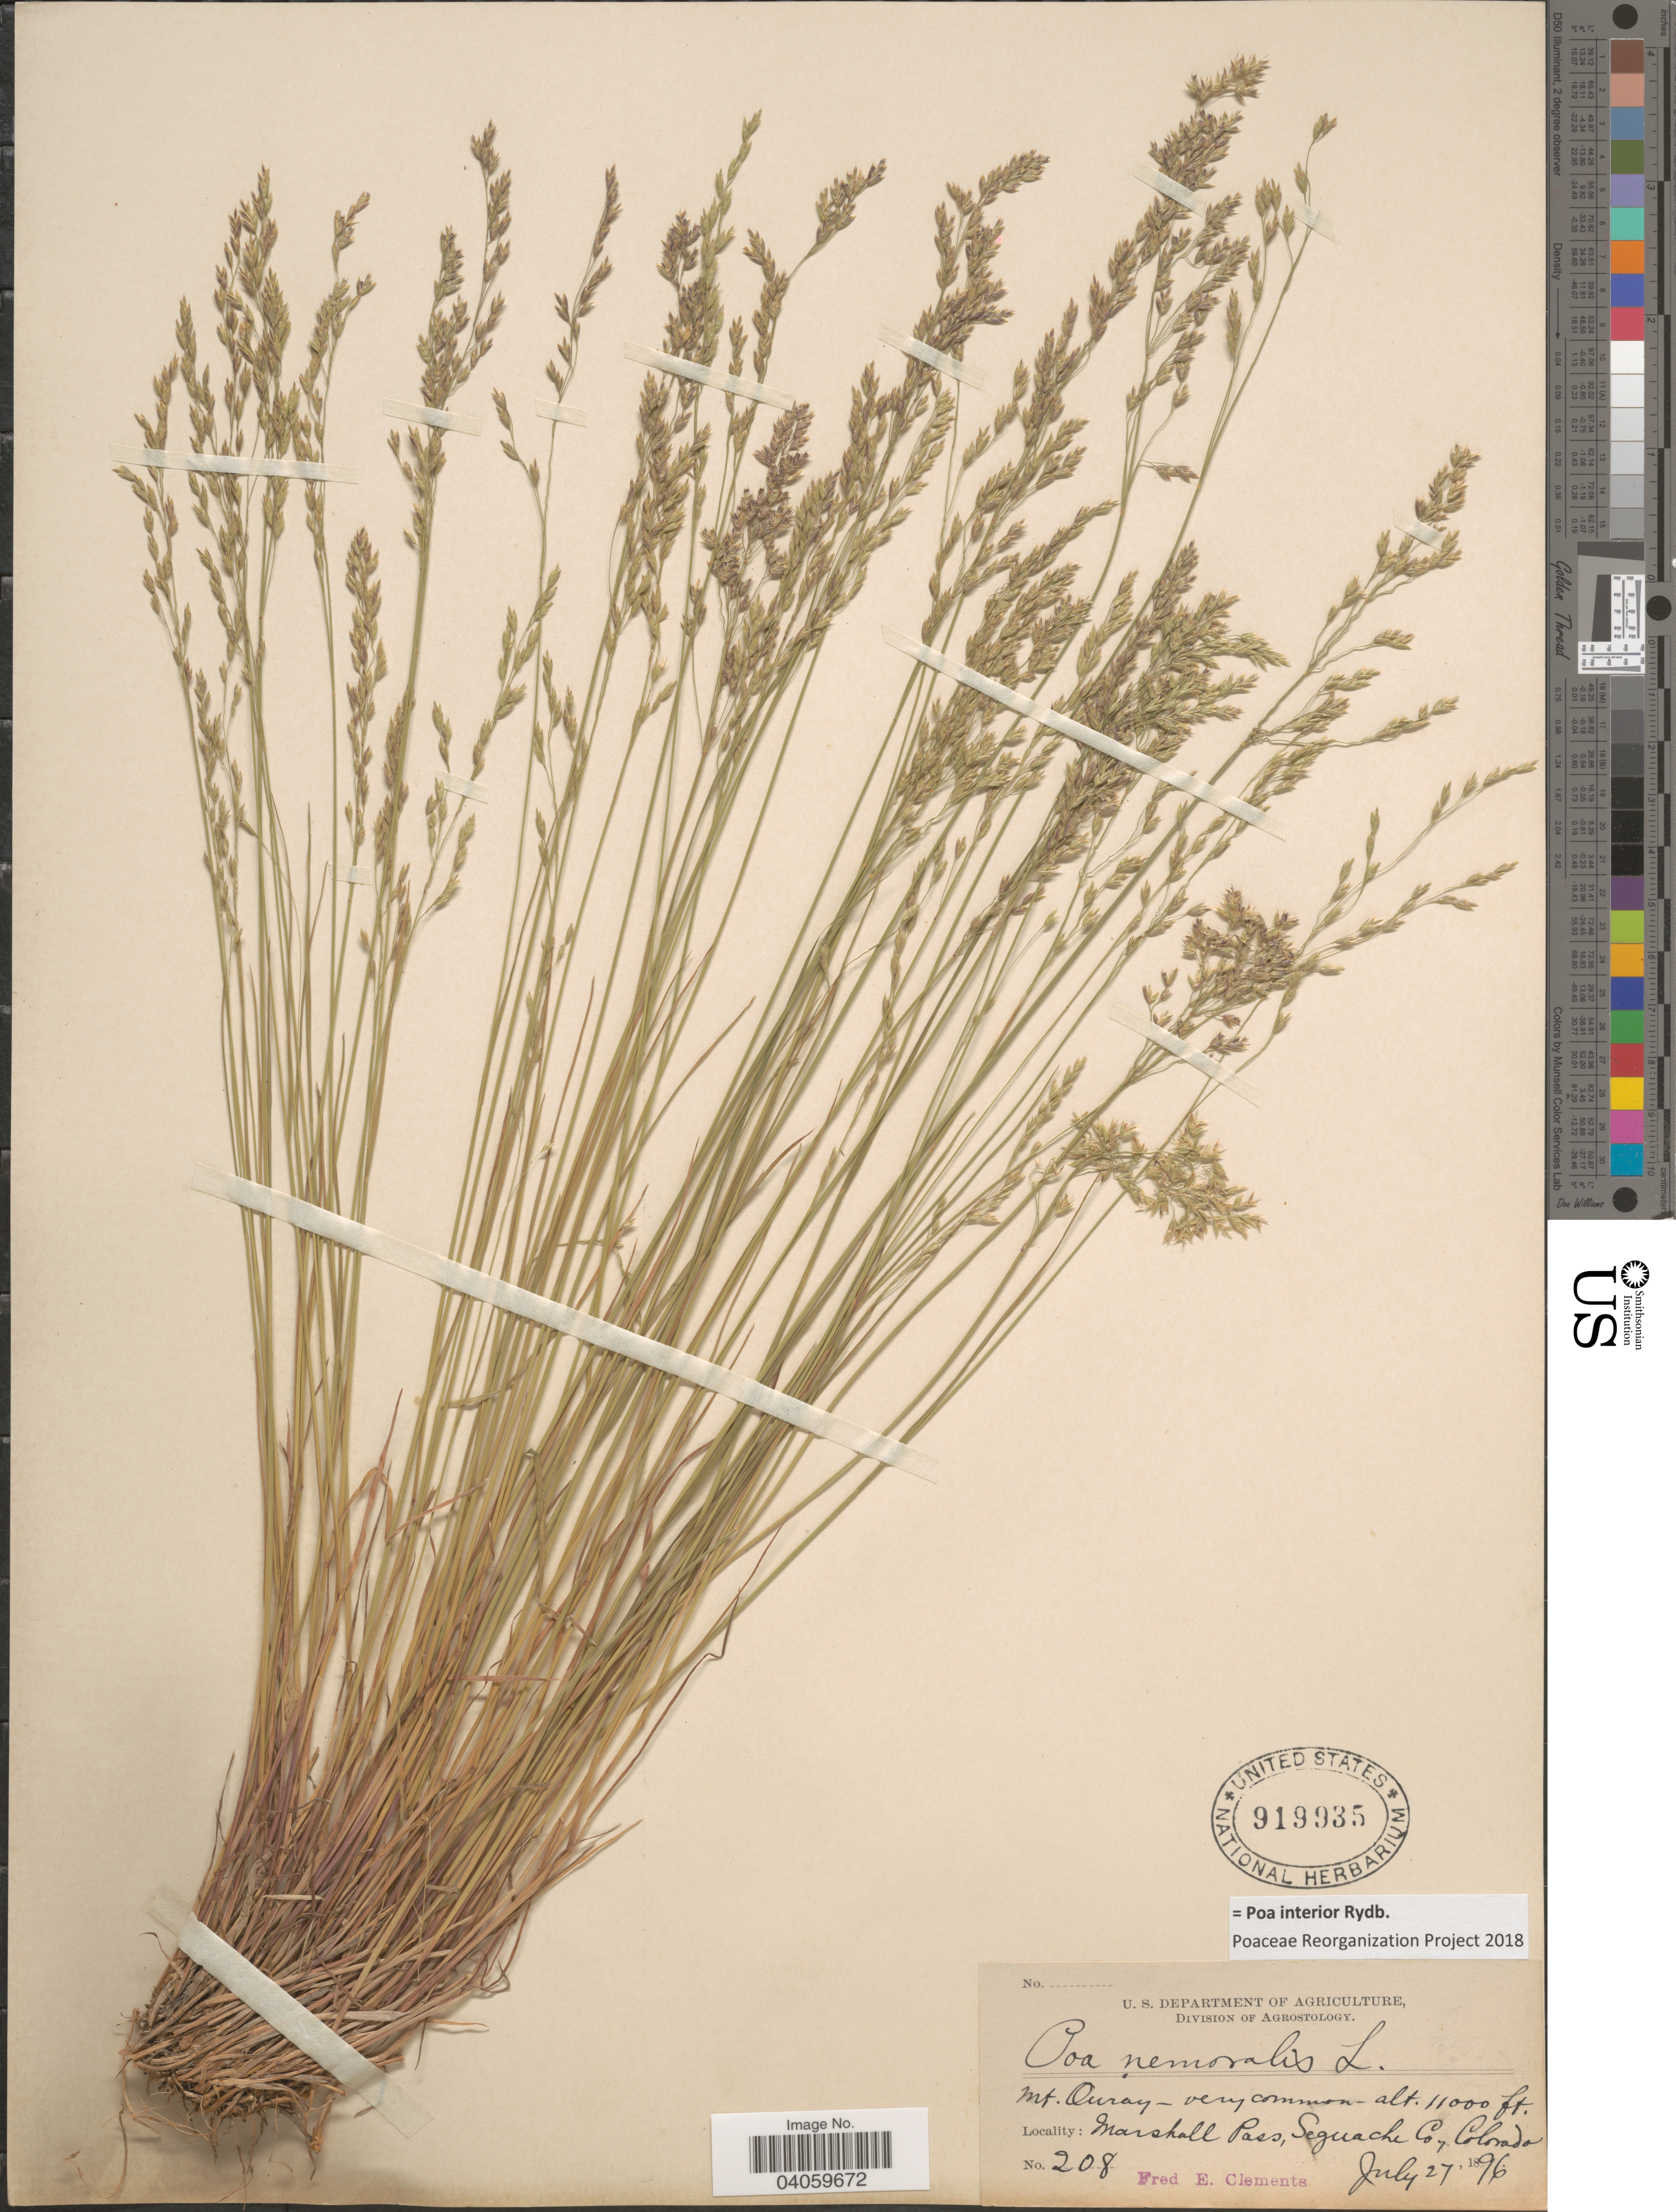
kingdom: Plantae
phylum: Tracheophyta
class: Liliopsida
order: Poales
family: Poaceae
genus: Poa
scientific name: Poa interior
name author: Rydb.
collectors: F. E. Clements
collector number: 208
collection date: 1896-07-27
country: United States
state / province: Colorado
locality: Mt. Ouray. Marshall Pass, Seguache Co.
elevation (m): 3353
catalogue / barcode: US 919935